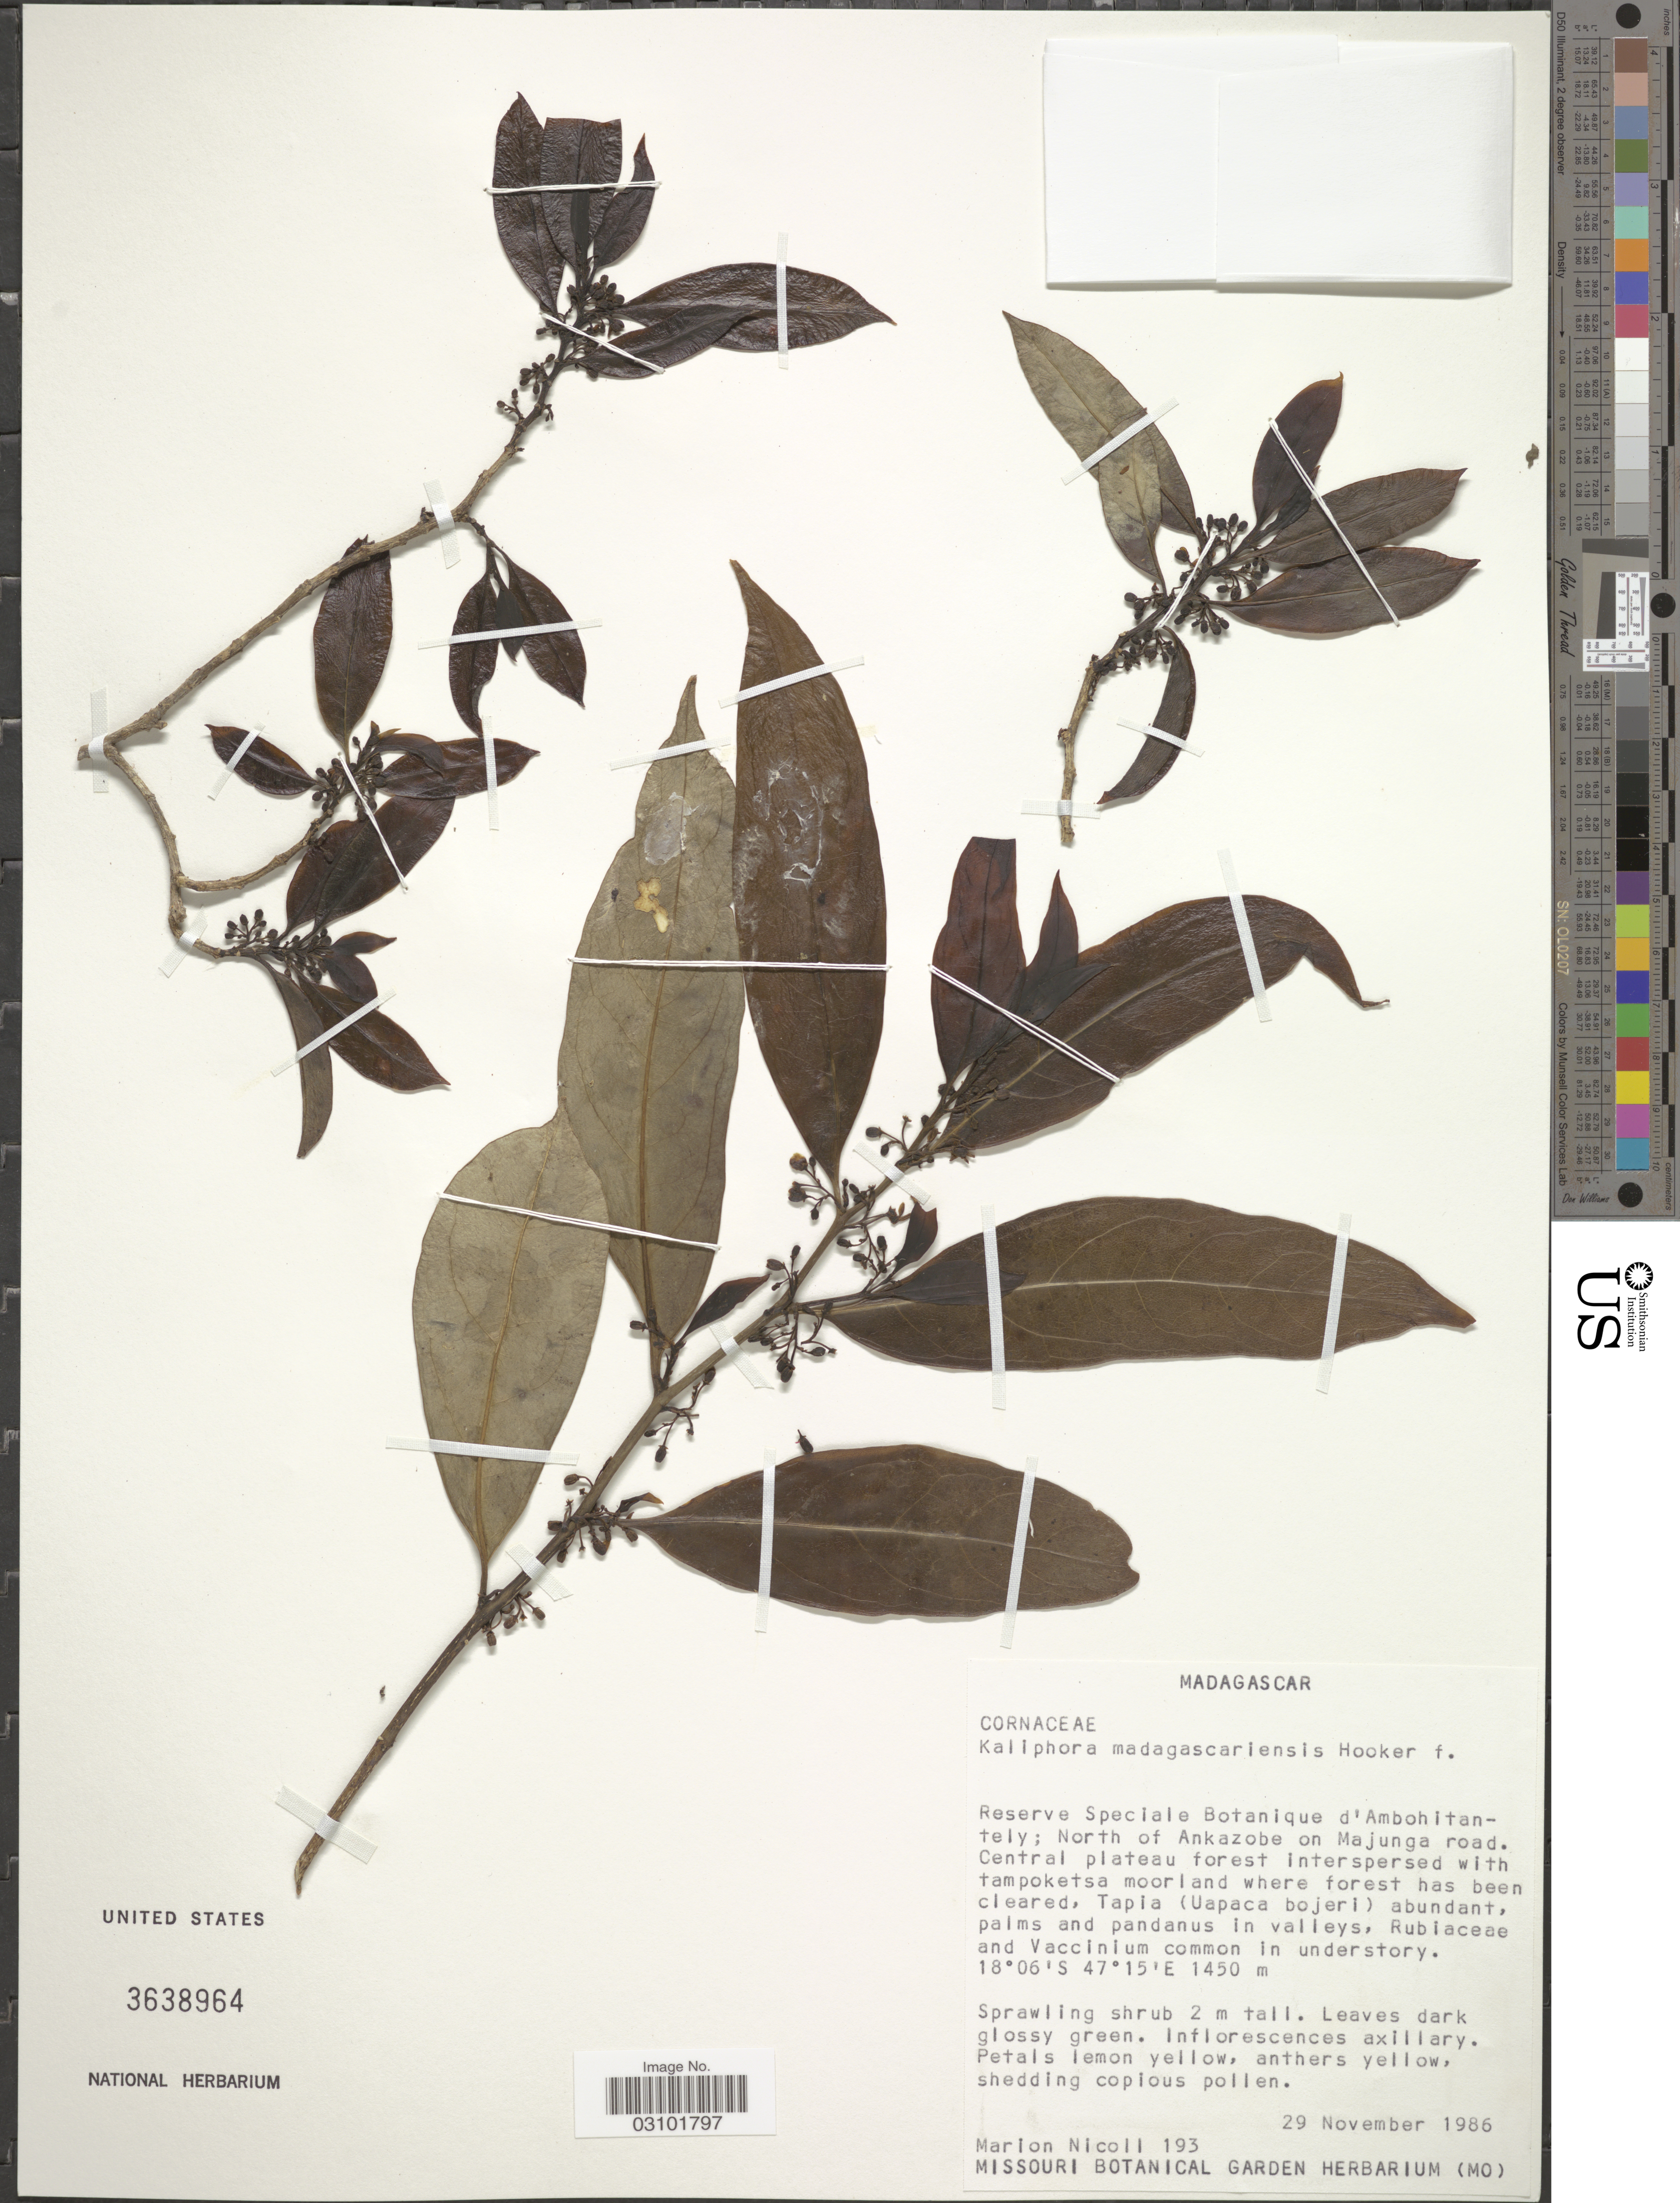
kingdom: Plantae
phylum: Tracheophyta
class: Magnoliopsida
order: Solanales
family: Montiniaceae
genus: Kaliphora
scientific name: Kaliphora madagascariensis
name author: Hook. f.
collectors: M. F. Nicoll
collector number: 193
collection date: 1986-11-29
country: Madagascar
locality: Reserve Speciale Botanique d'Ambohitantely; North of Ankazobe on Majunga road. Central plateau forest. Tapia (Uapaca bojeri) abundant.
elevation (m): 1450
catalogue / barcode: US 3638964